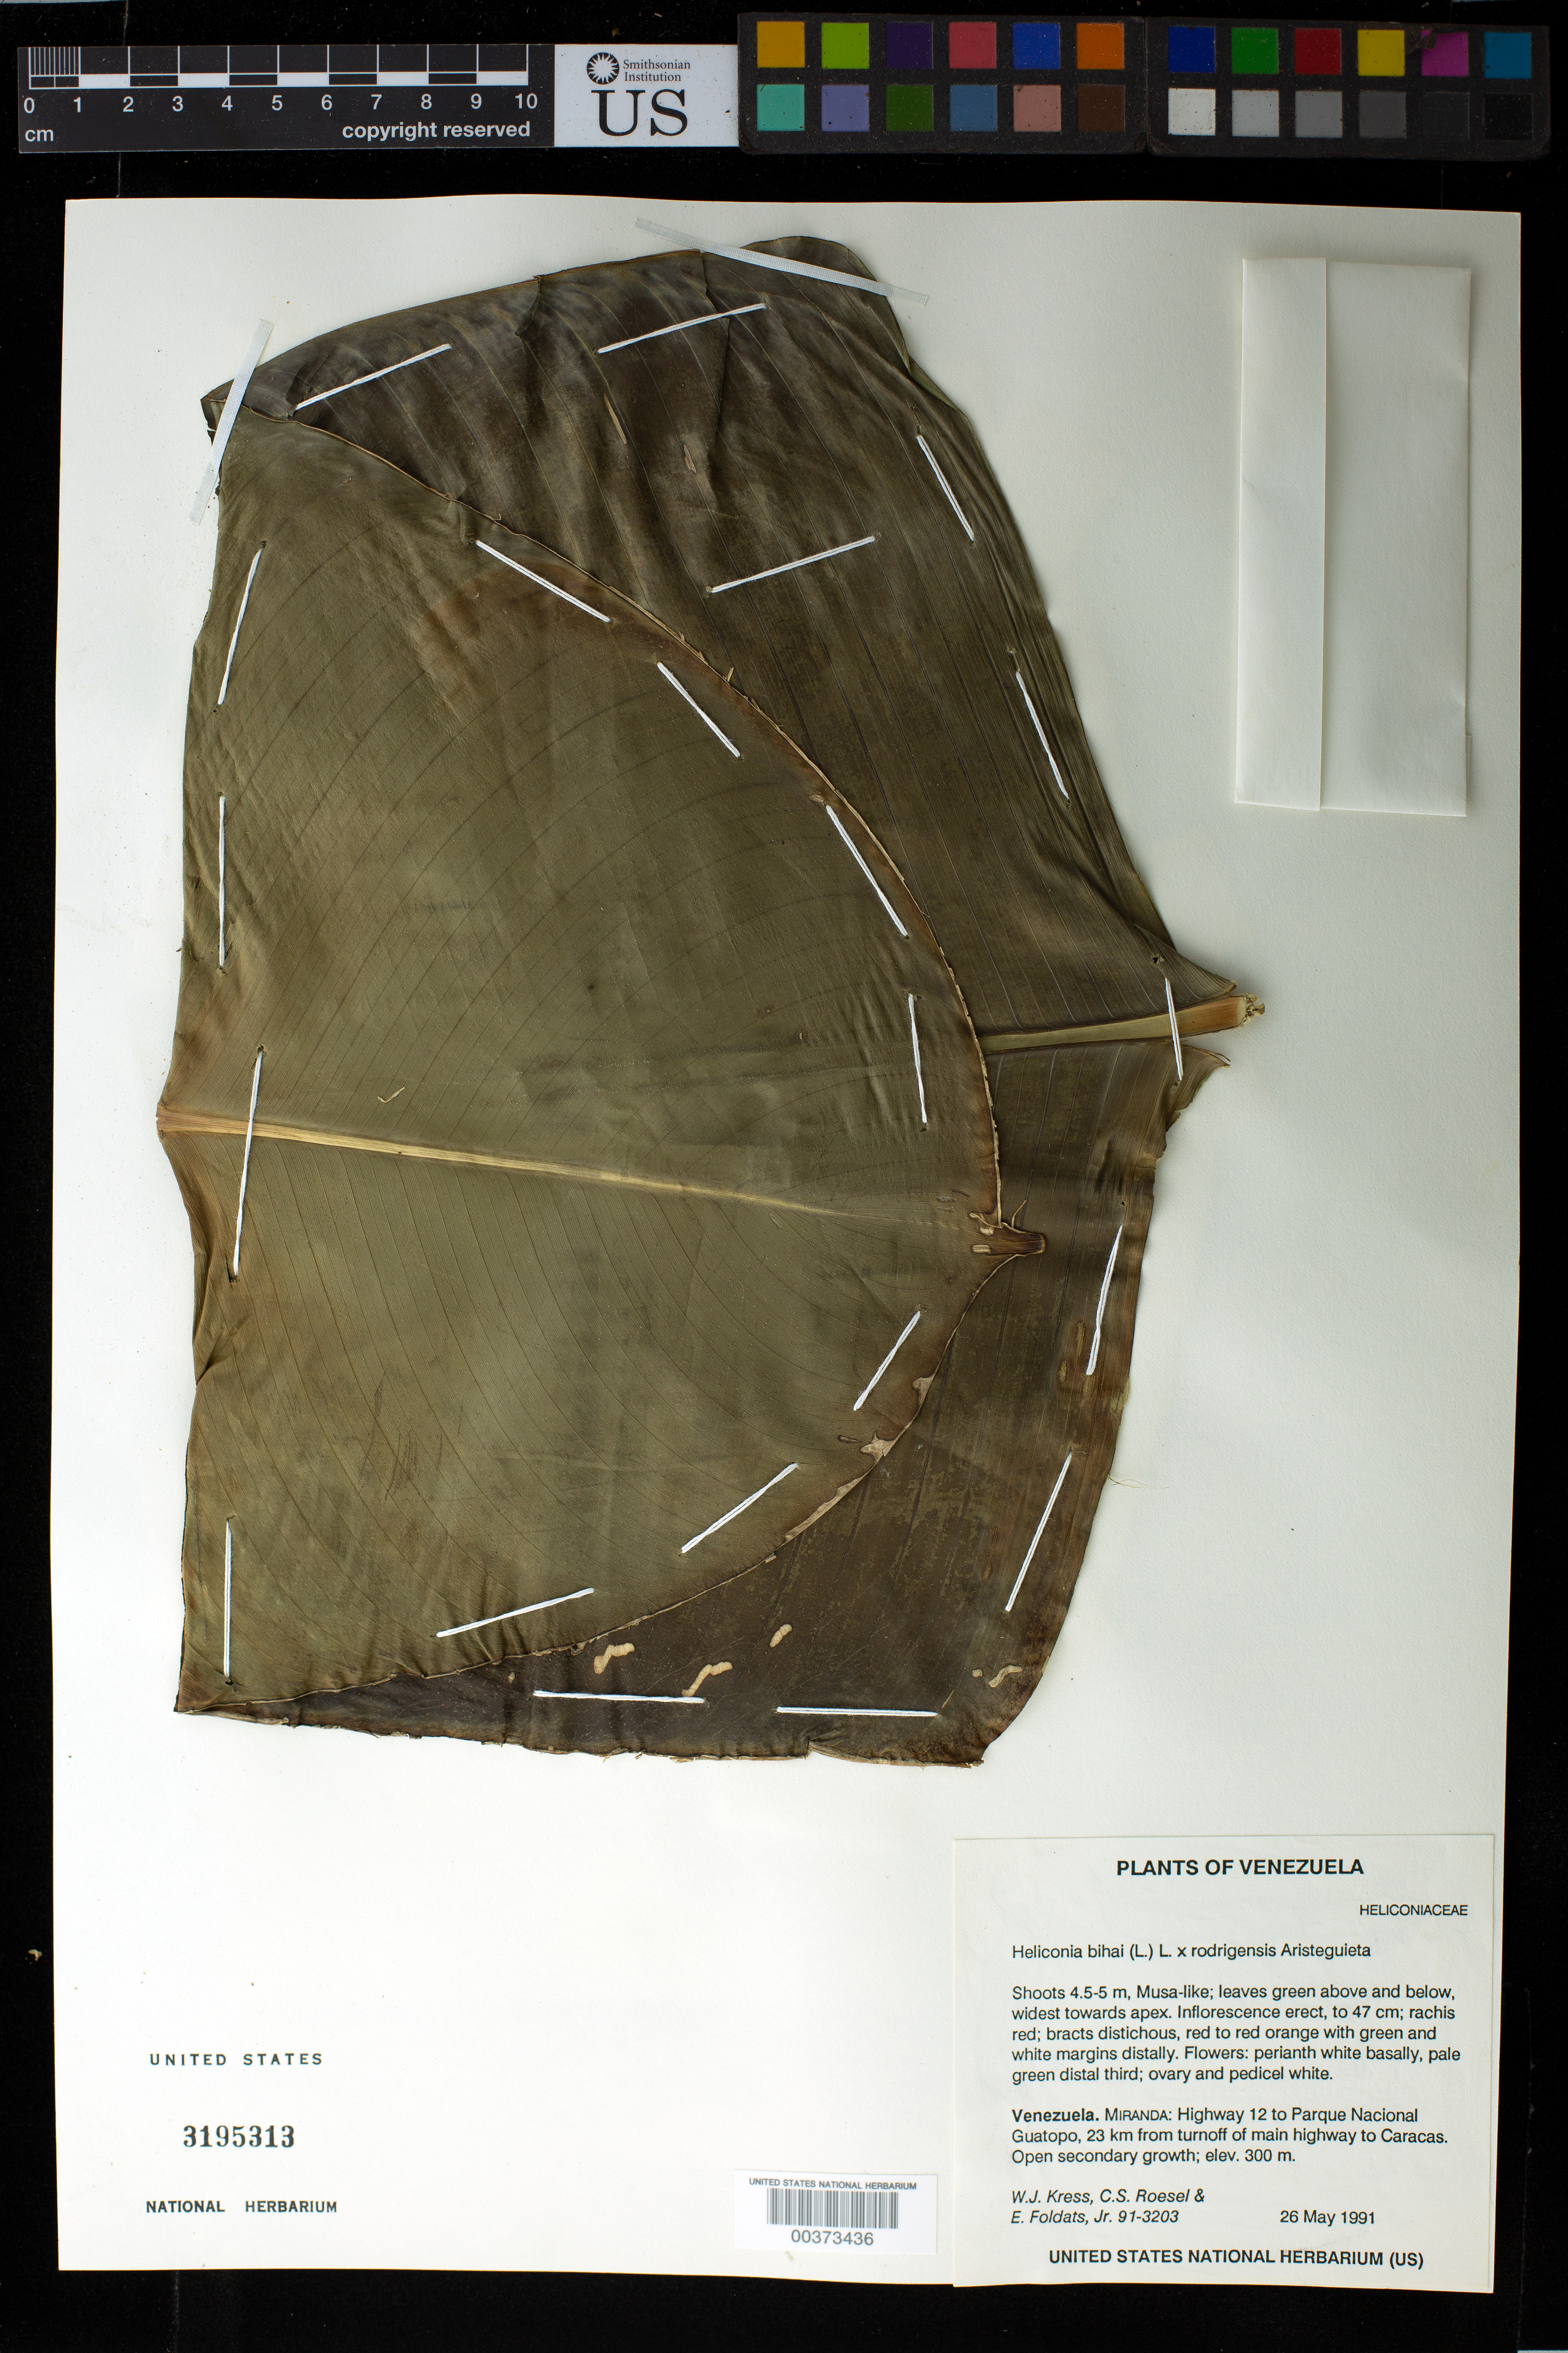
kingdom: Plantae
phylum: Tracheophyta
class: Liliopsida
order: Zingiberales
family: Heliconiaceae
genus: Heliconia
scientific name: Heliconia bihai x H. rodriguensis Aristeg.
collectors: W. J. Kress, C. S. Roesel & E. Foldats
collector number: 91-3203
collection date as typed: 26 May 1991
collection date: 1991-05-26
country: Venezuela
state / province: Miranda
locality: Hwy 12 to parque nacional guatopo, 23 km from turnoff of main hwy to caracas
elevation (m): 300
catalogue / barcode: US 3195313